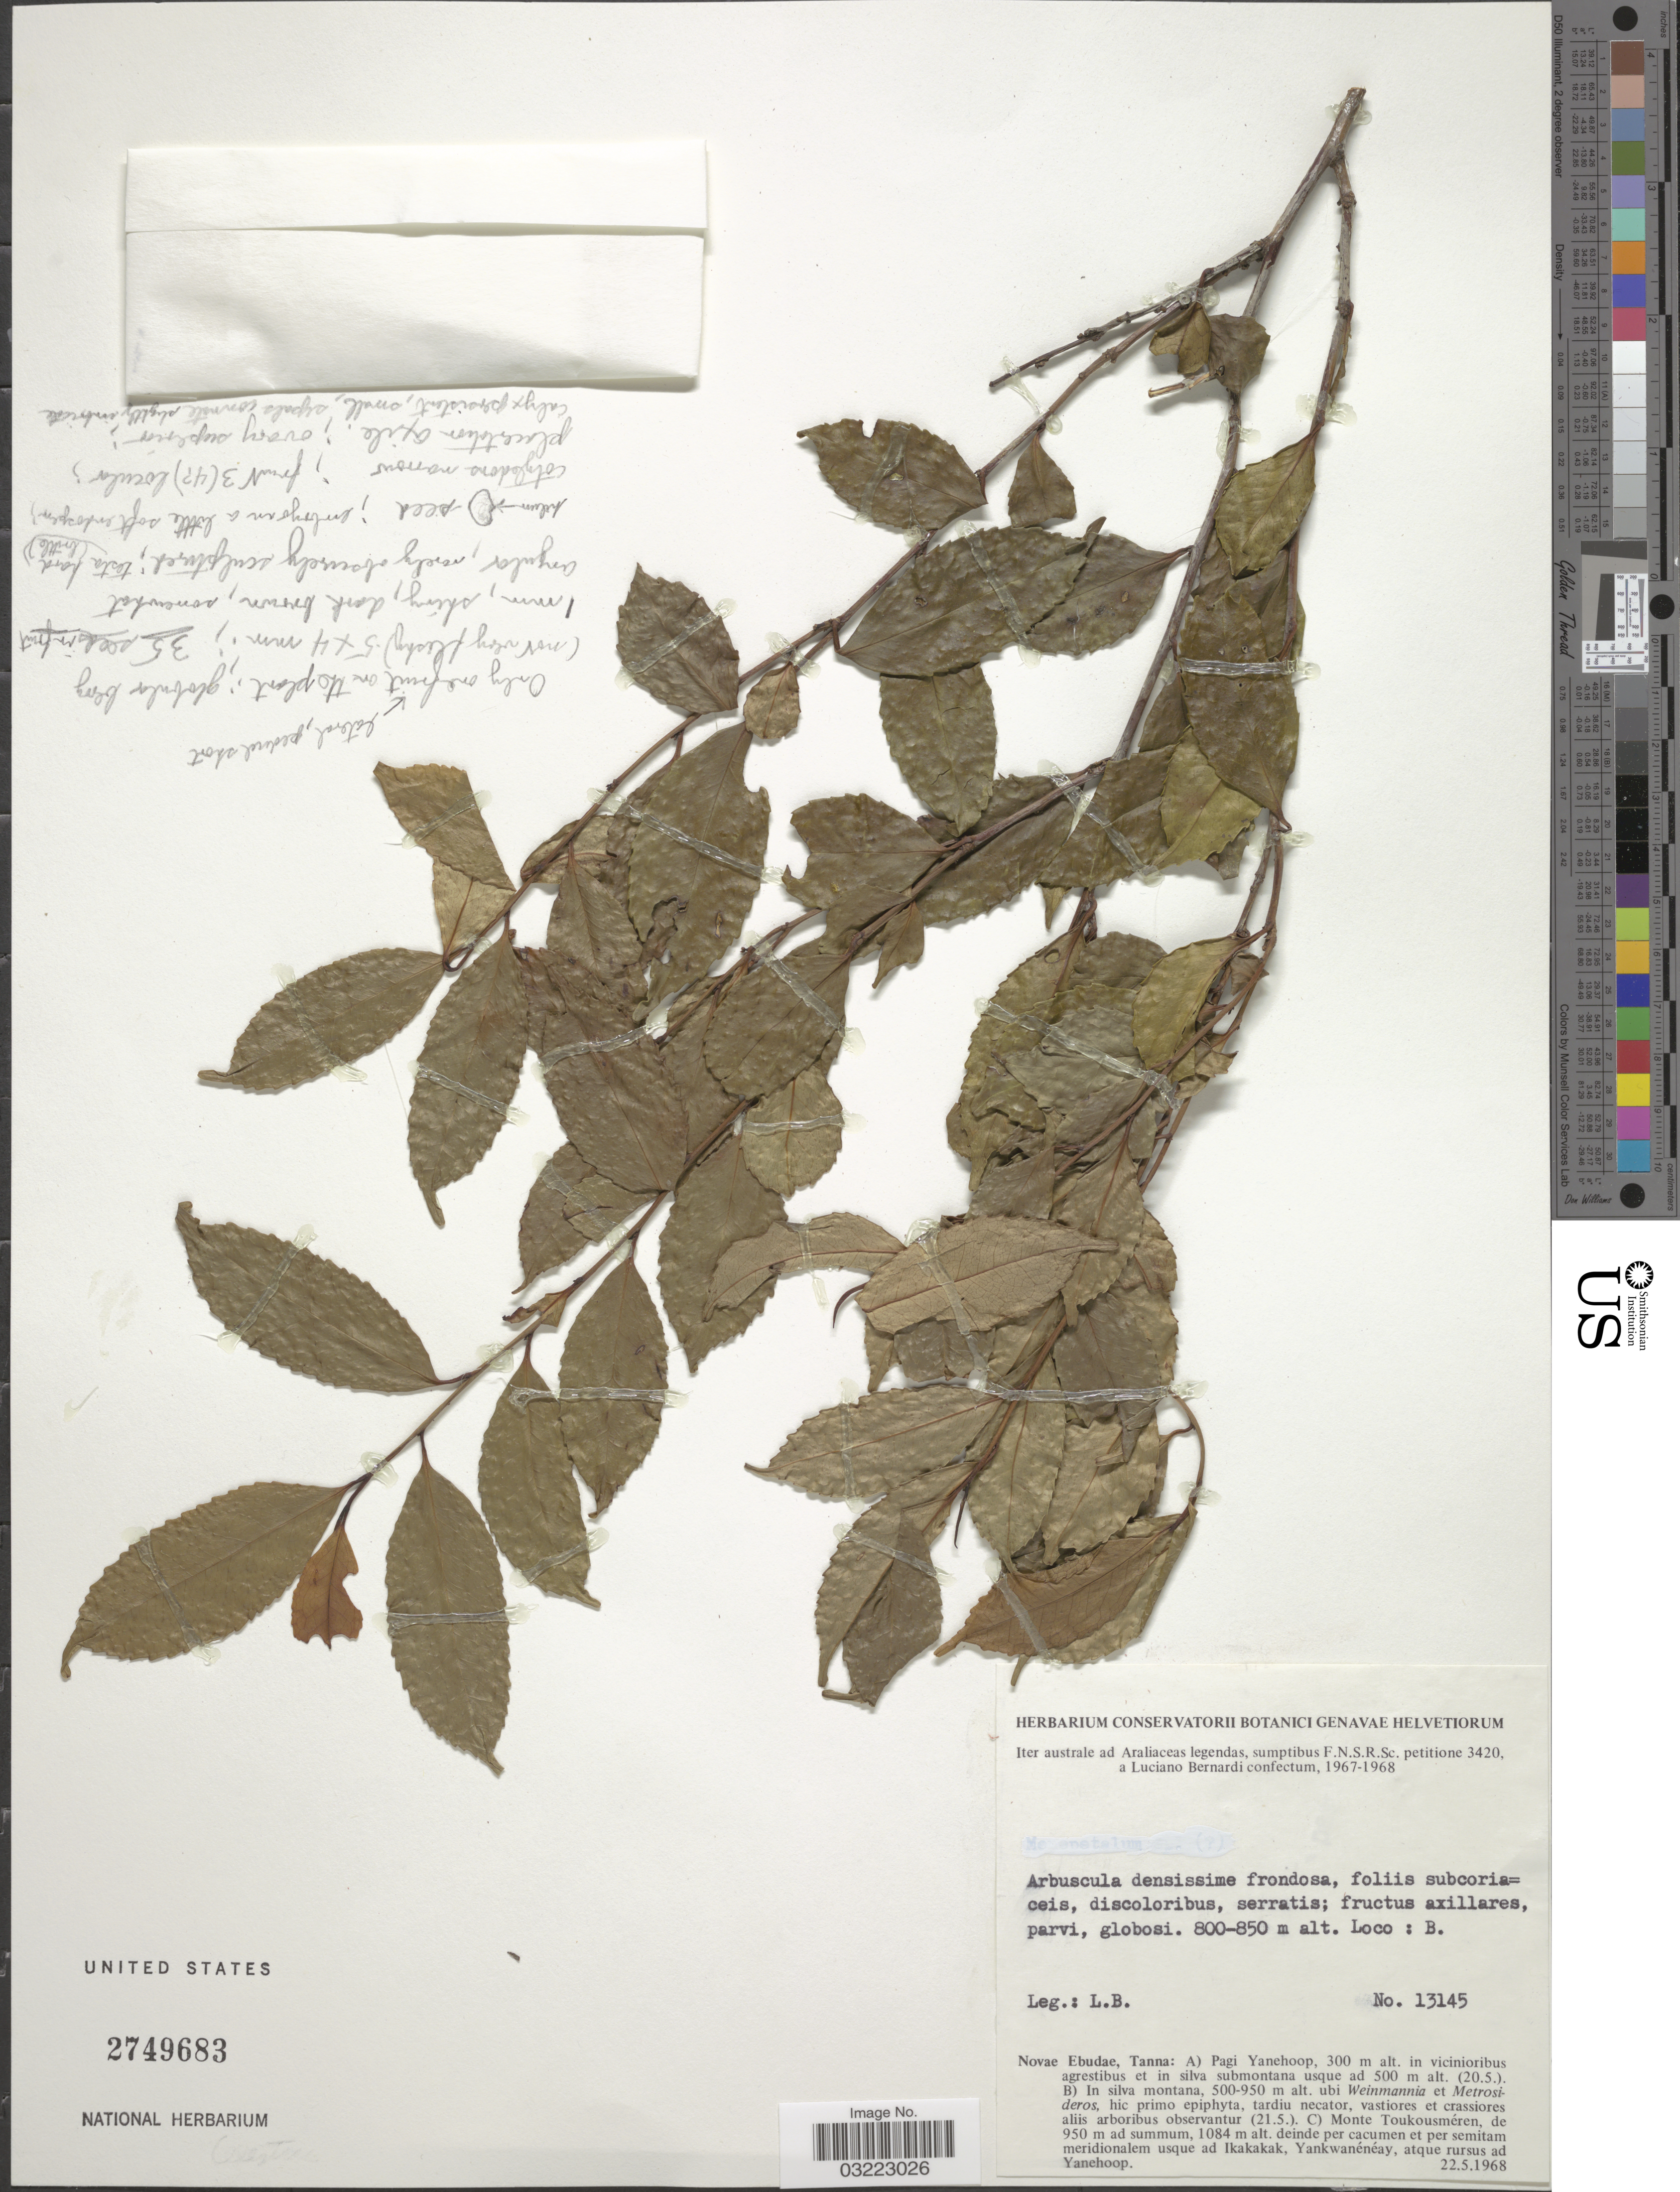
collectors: L. Bernardi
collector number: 13145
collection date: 1968-05-22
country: Vanuatu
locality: Novae Ebudae, Tanna: In silva montana.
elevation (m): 500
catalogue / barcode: US 2749683